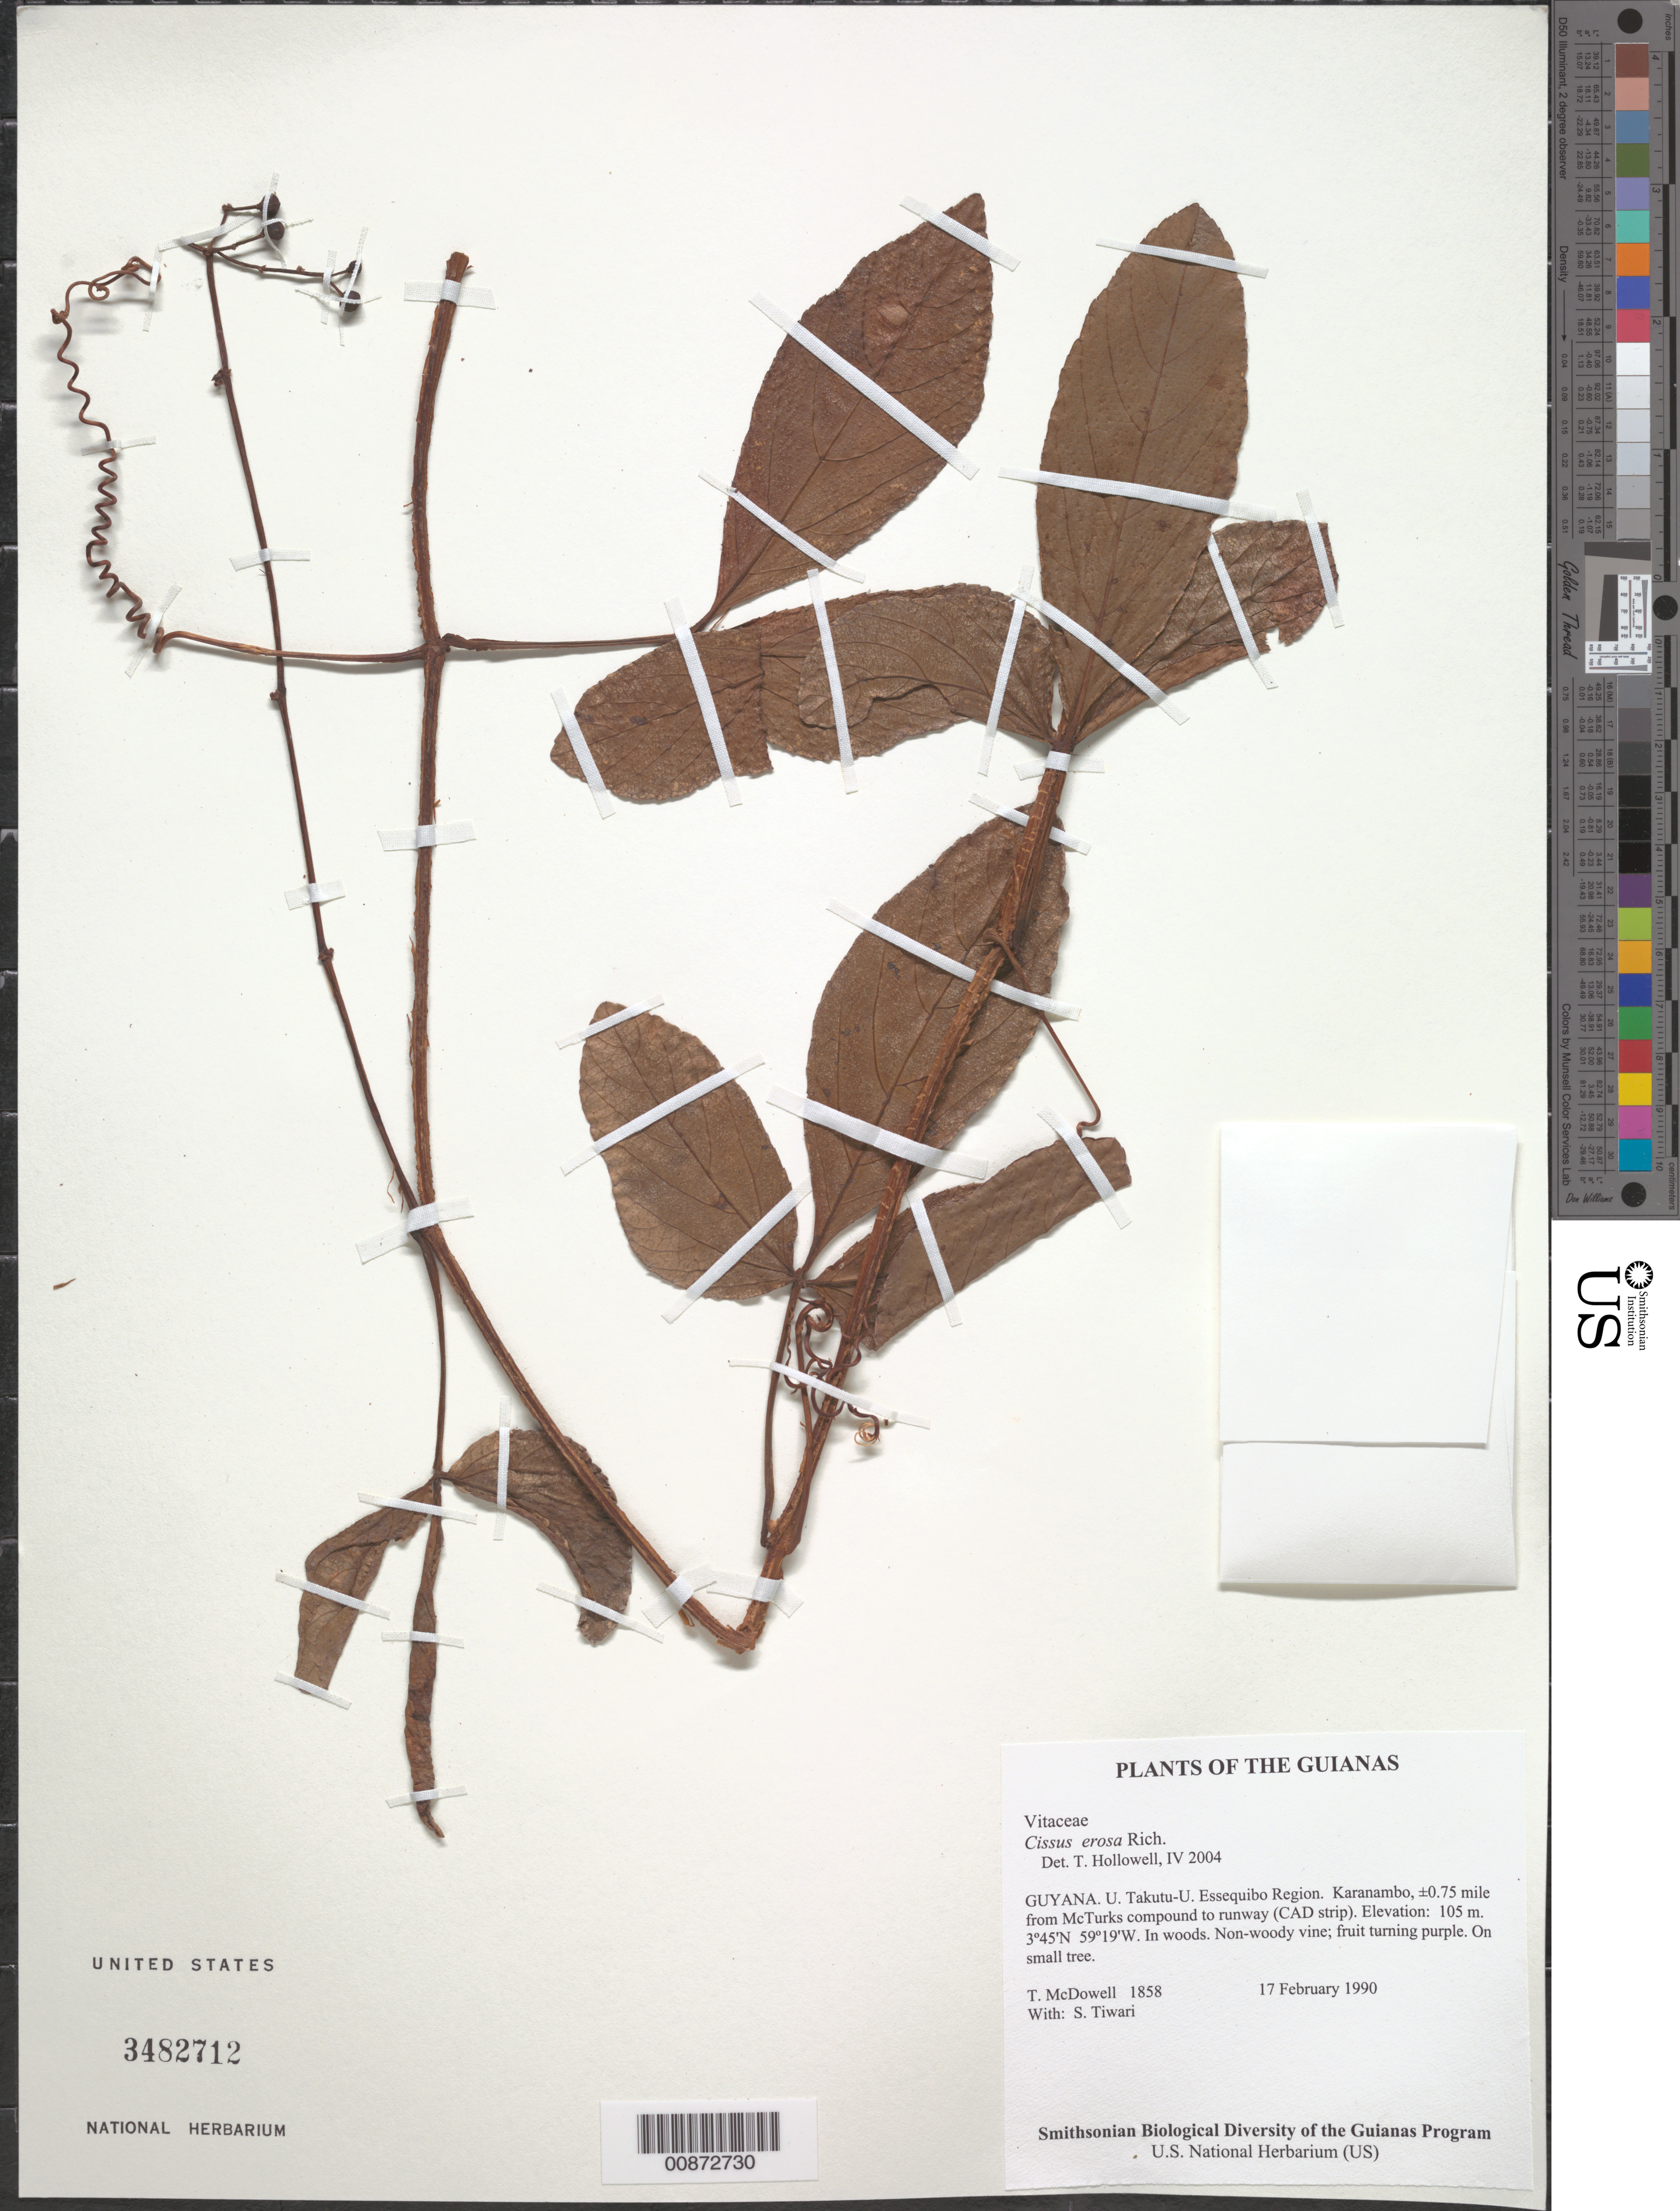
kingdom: Plantae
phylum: Tracheophyta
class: Magnoliopsida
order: Vitales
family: Vitaceae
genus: Cissus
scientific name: Cissus erosa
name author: Rich.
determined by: Hollowell, T. H., (BOT), Smithsonian Institution - National Museum of Natural History (UNITED STATES)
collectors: T. McDowell & S. Tiwari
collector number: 1858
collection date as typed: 17 February 1990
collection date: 1990-02-17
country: Guyana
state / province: U. Takutu-U. Essequibo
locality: Karanambo, ±0.75 mile from McTurks compound to runway (CAD strip)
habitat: In woods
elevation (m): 105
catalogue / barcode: US 3482712